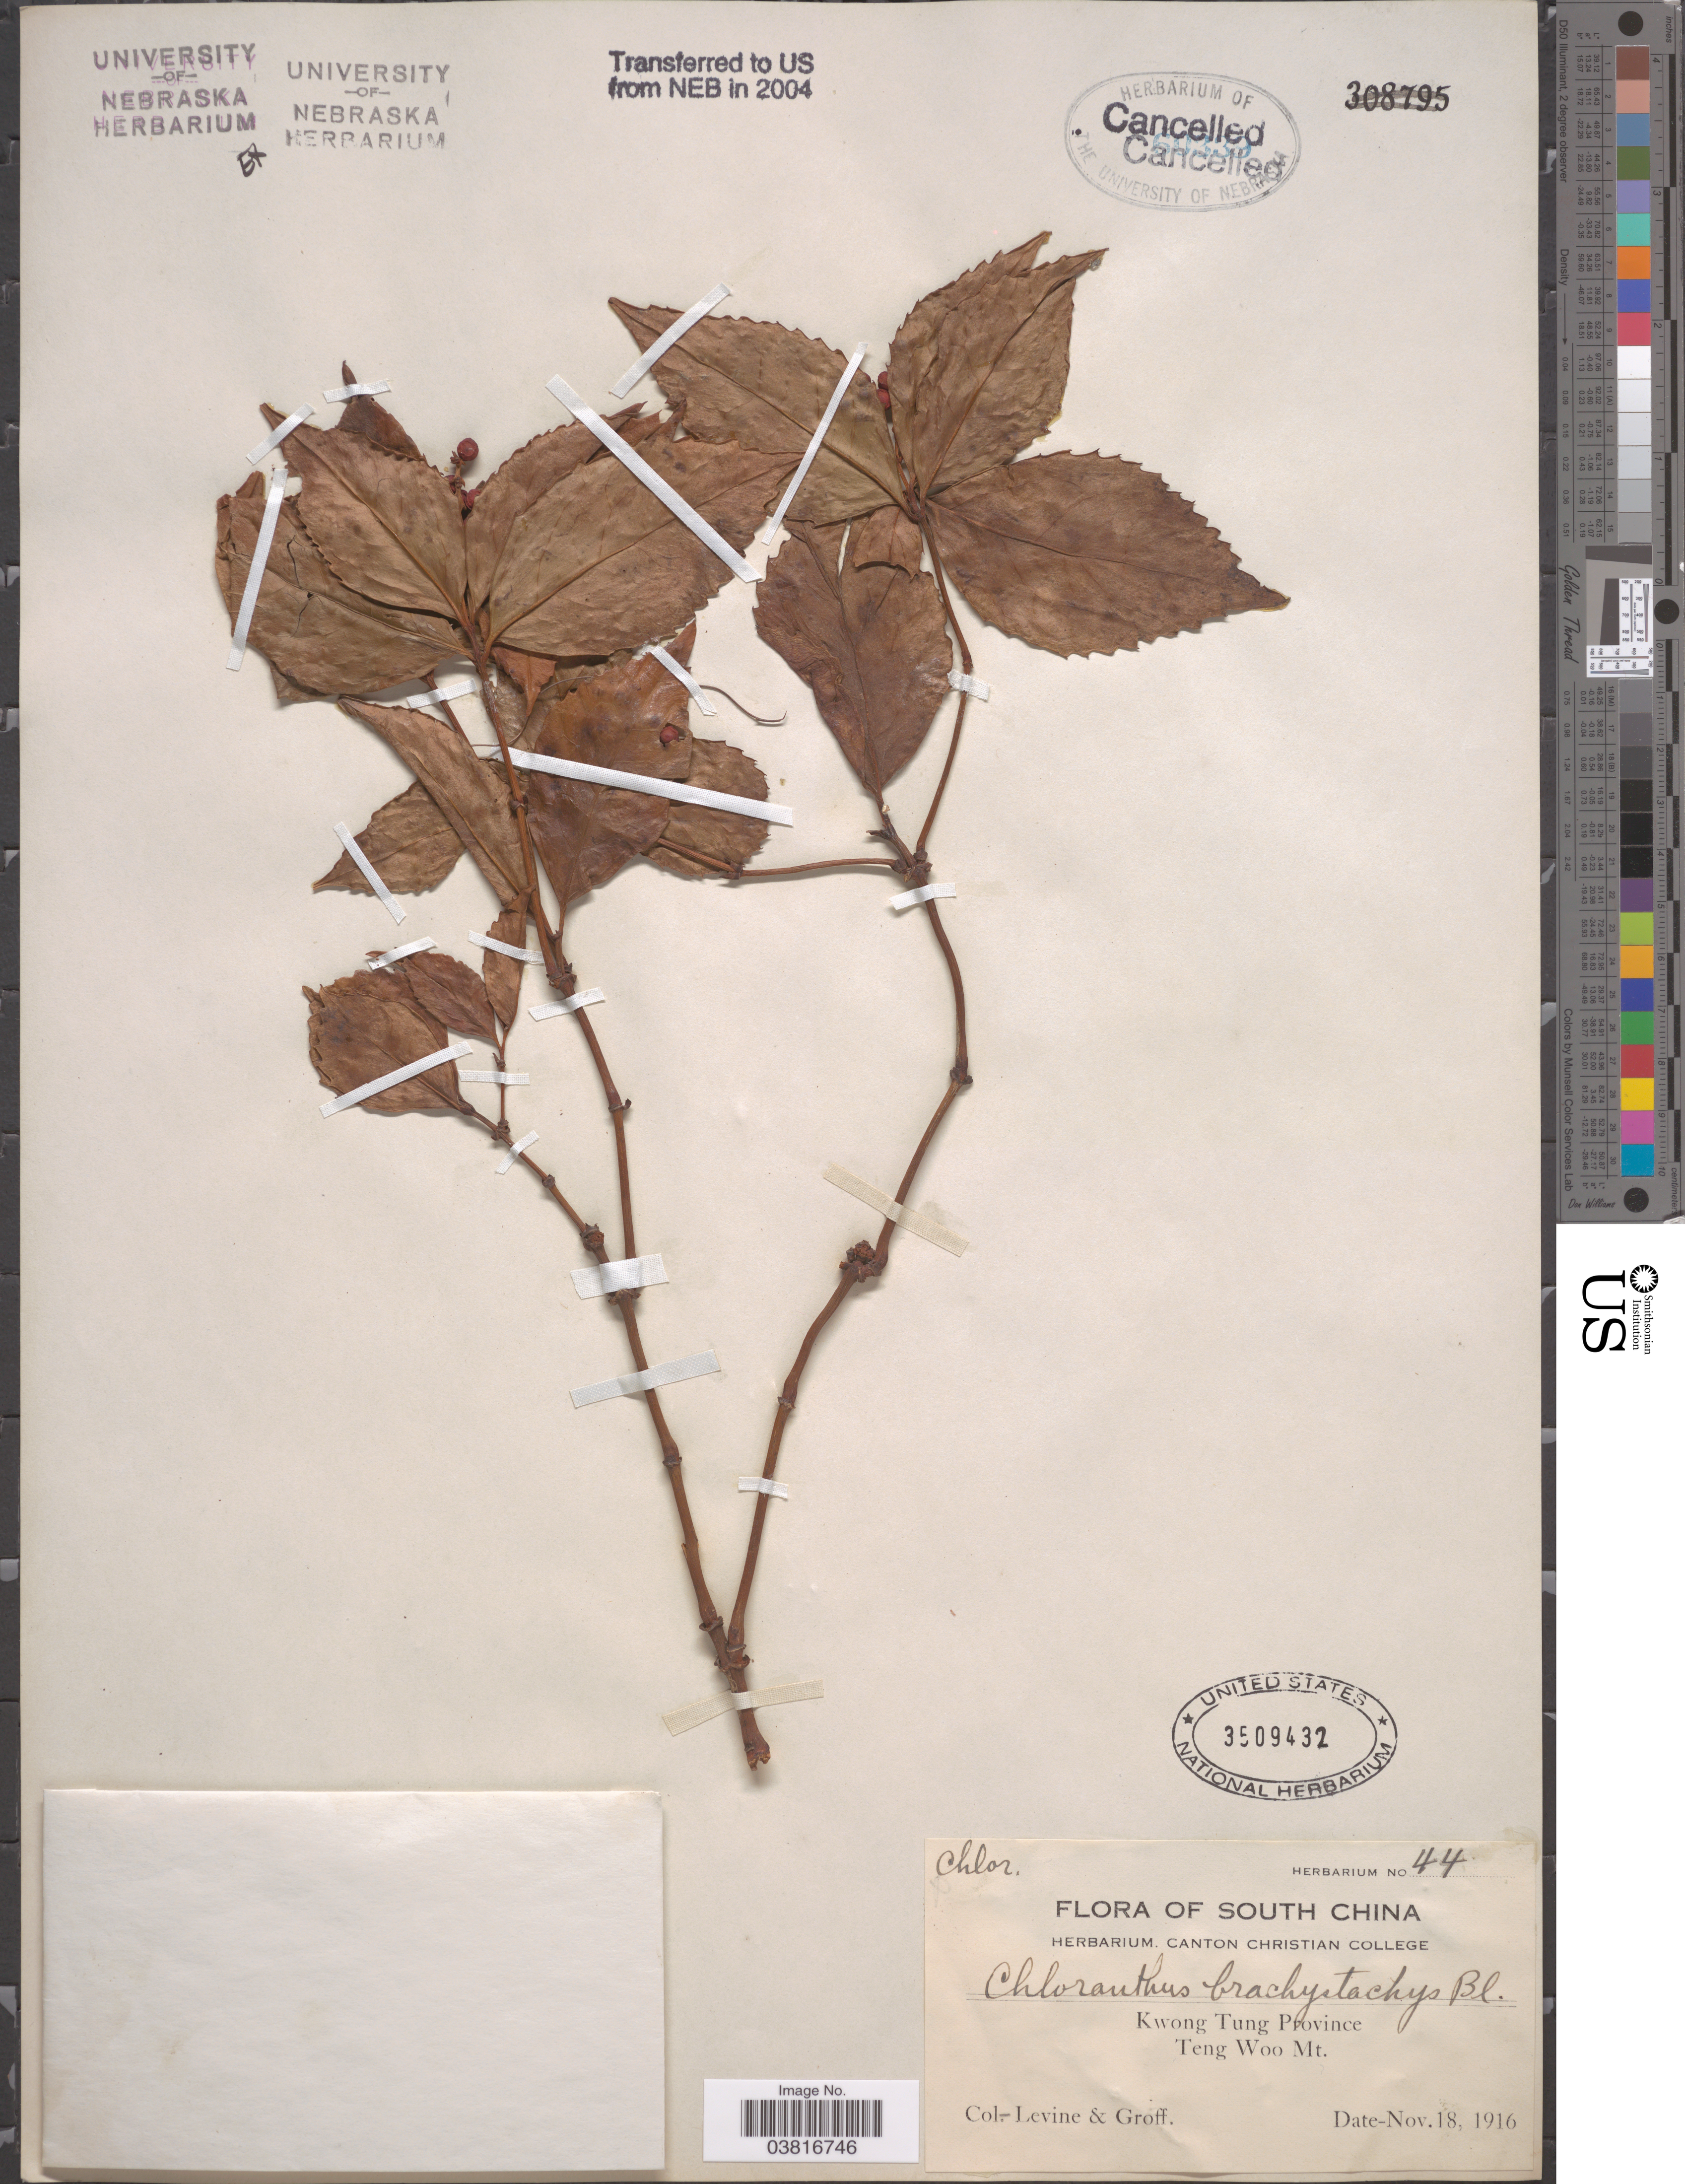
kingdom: Plantae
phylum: Tracheophyta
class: Magnoliopsida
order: Chloranthales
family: Chloranthaceae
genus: Chloranthus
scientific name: Chloranthus brachystachys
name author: Blume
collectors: -. Levine & -- Groff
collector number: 44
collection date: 1916-11-18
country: China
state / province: Guangdong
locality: South China. Kwong Tung Province. Teng Woo Mt.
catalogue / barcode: US 3509432